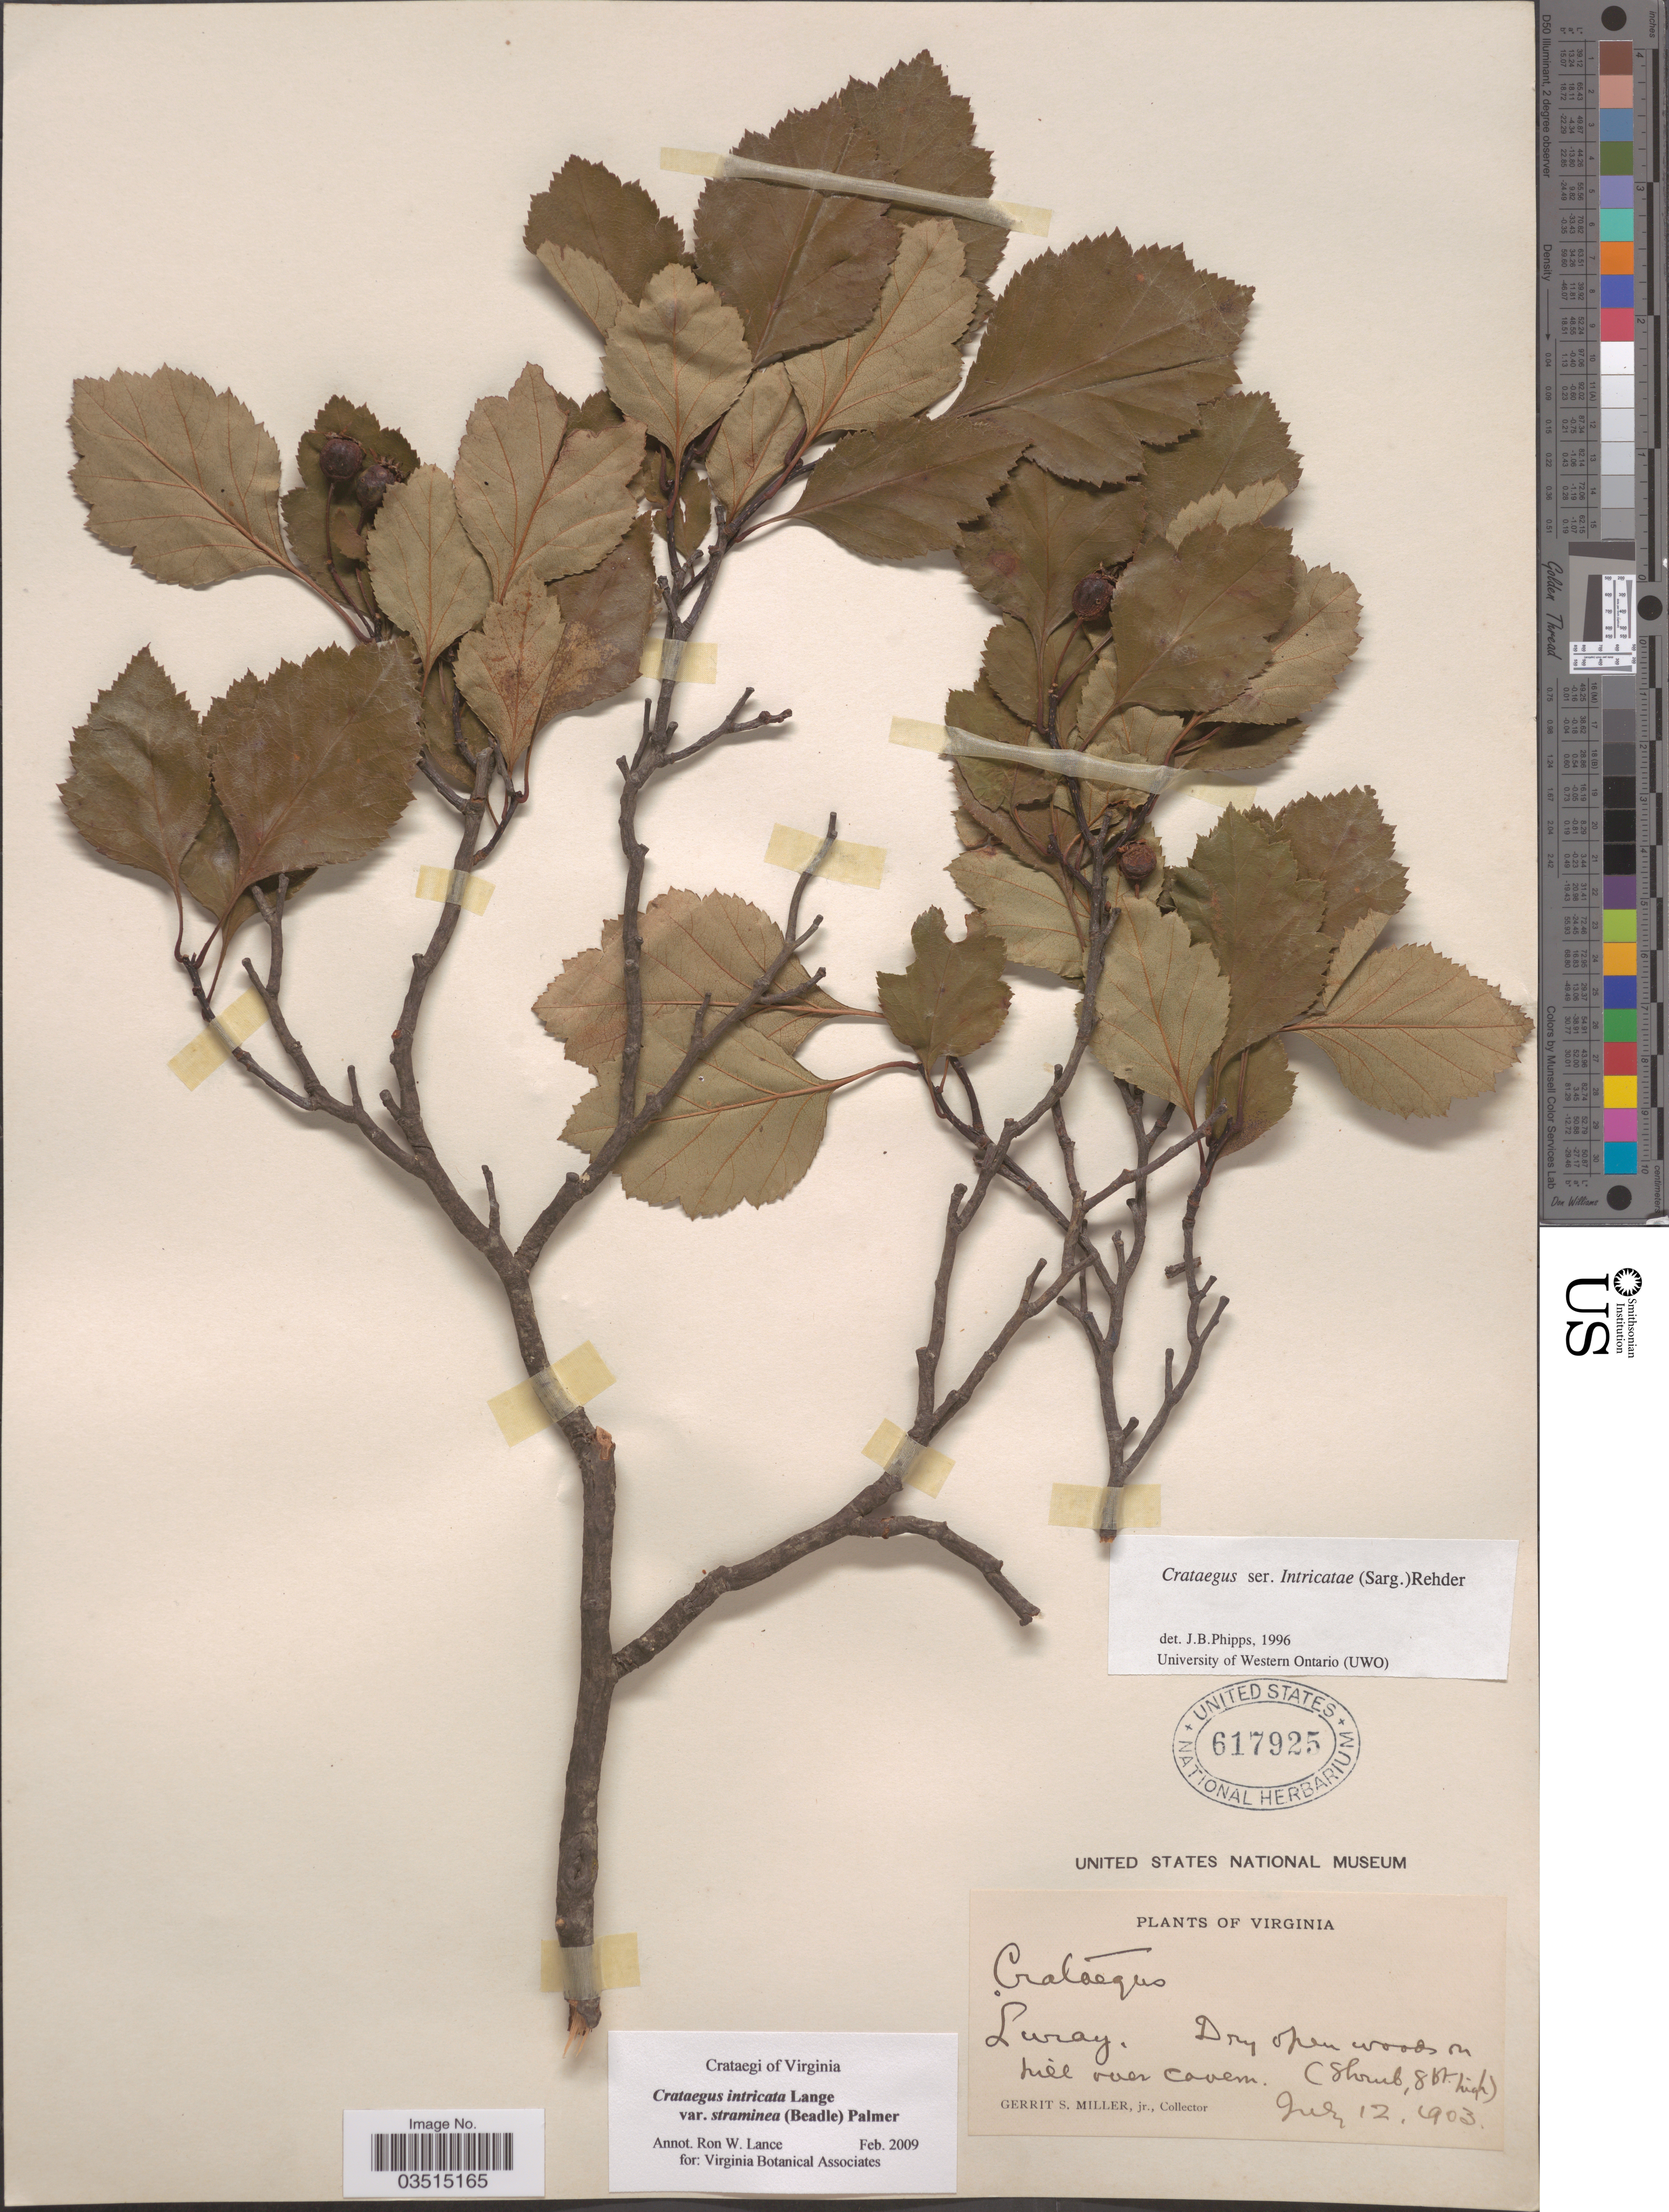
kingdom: Plantae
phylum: Tracheophyta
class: Magnoliopsida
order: Rosales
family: Rosaceae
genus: Crataegus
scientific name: Crataegus intricata var. straminea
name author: (Beadle) E.J. Palmer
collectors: G. S. Miller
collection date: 1903-07-12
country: United States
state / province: Virginia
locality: Luray.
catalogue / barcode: US 617925